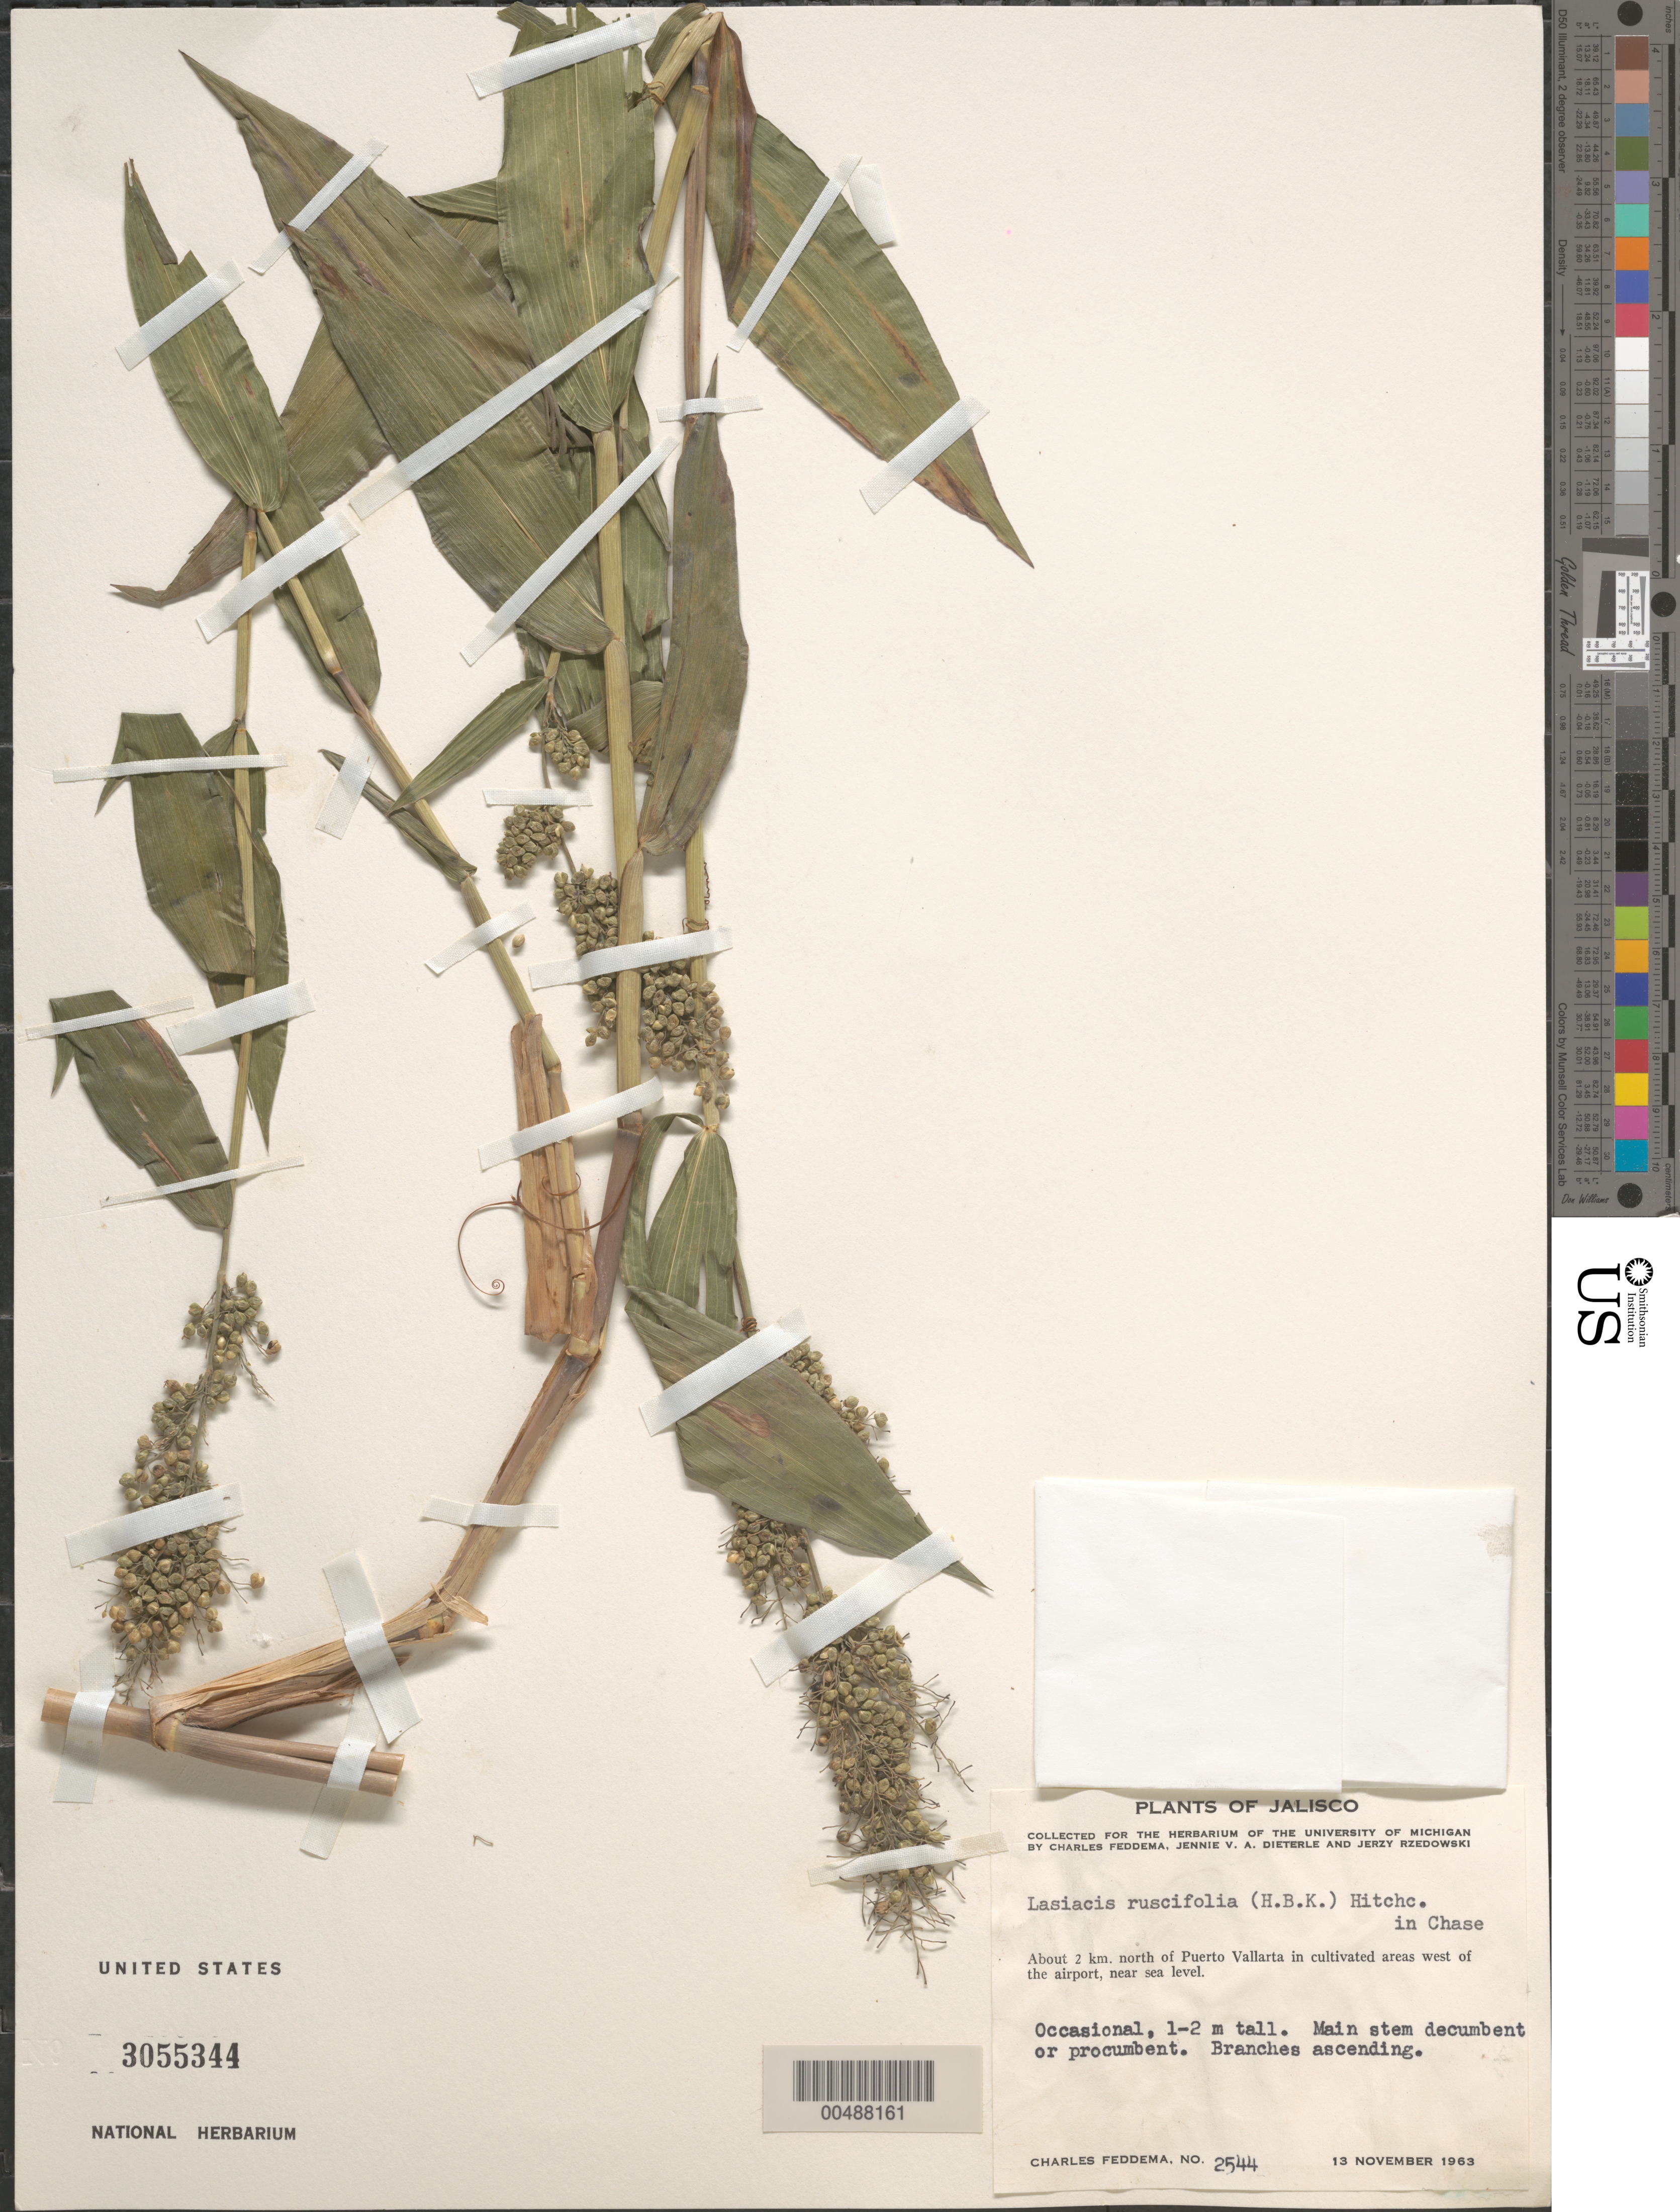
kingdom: Plantae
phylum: Tracheophyta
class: Liliopsida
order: Poales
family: Poaceae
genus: Lasiacis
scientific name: Lasiacis ruscifolia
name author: (Kunth) Hitchc.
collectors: C. Feddema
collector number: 2544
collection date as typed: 13 Nov 1963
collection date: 1963-11-13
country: Mexico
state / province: Jalisco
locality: About 2 km N of Puerto Vallarta in cultivated areas W of the airport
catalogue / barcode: US 3055344